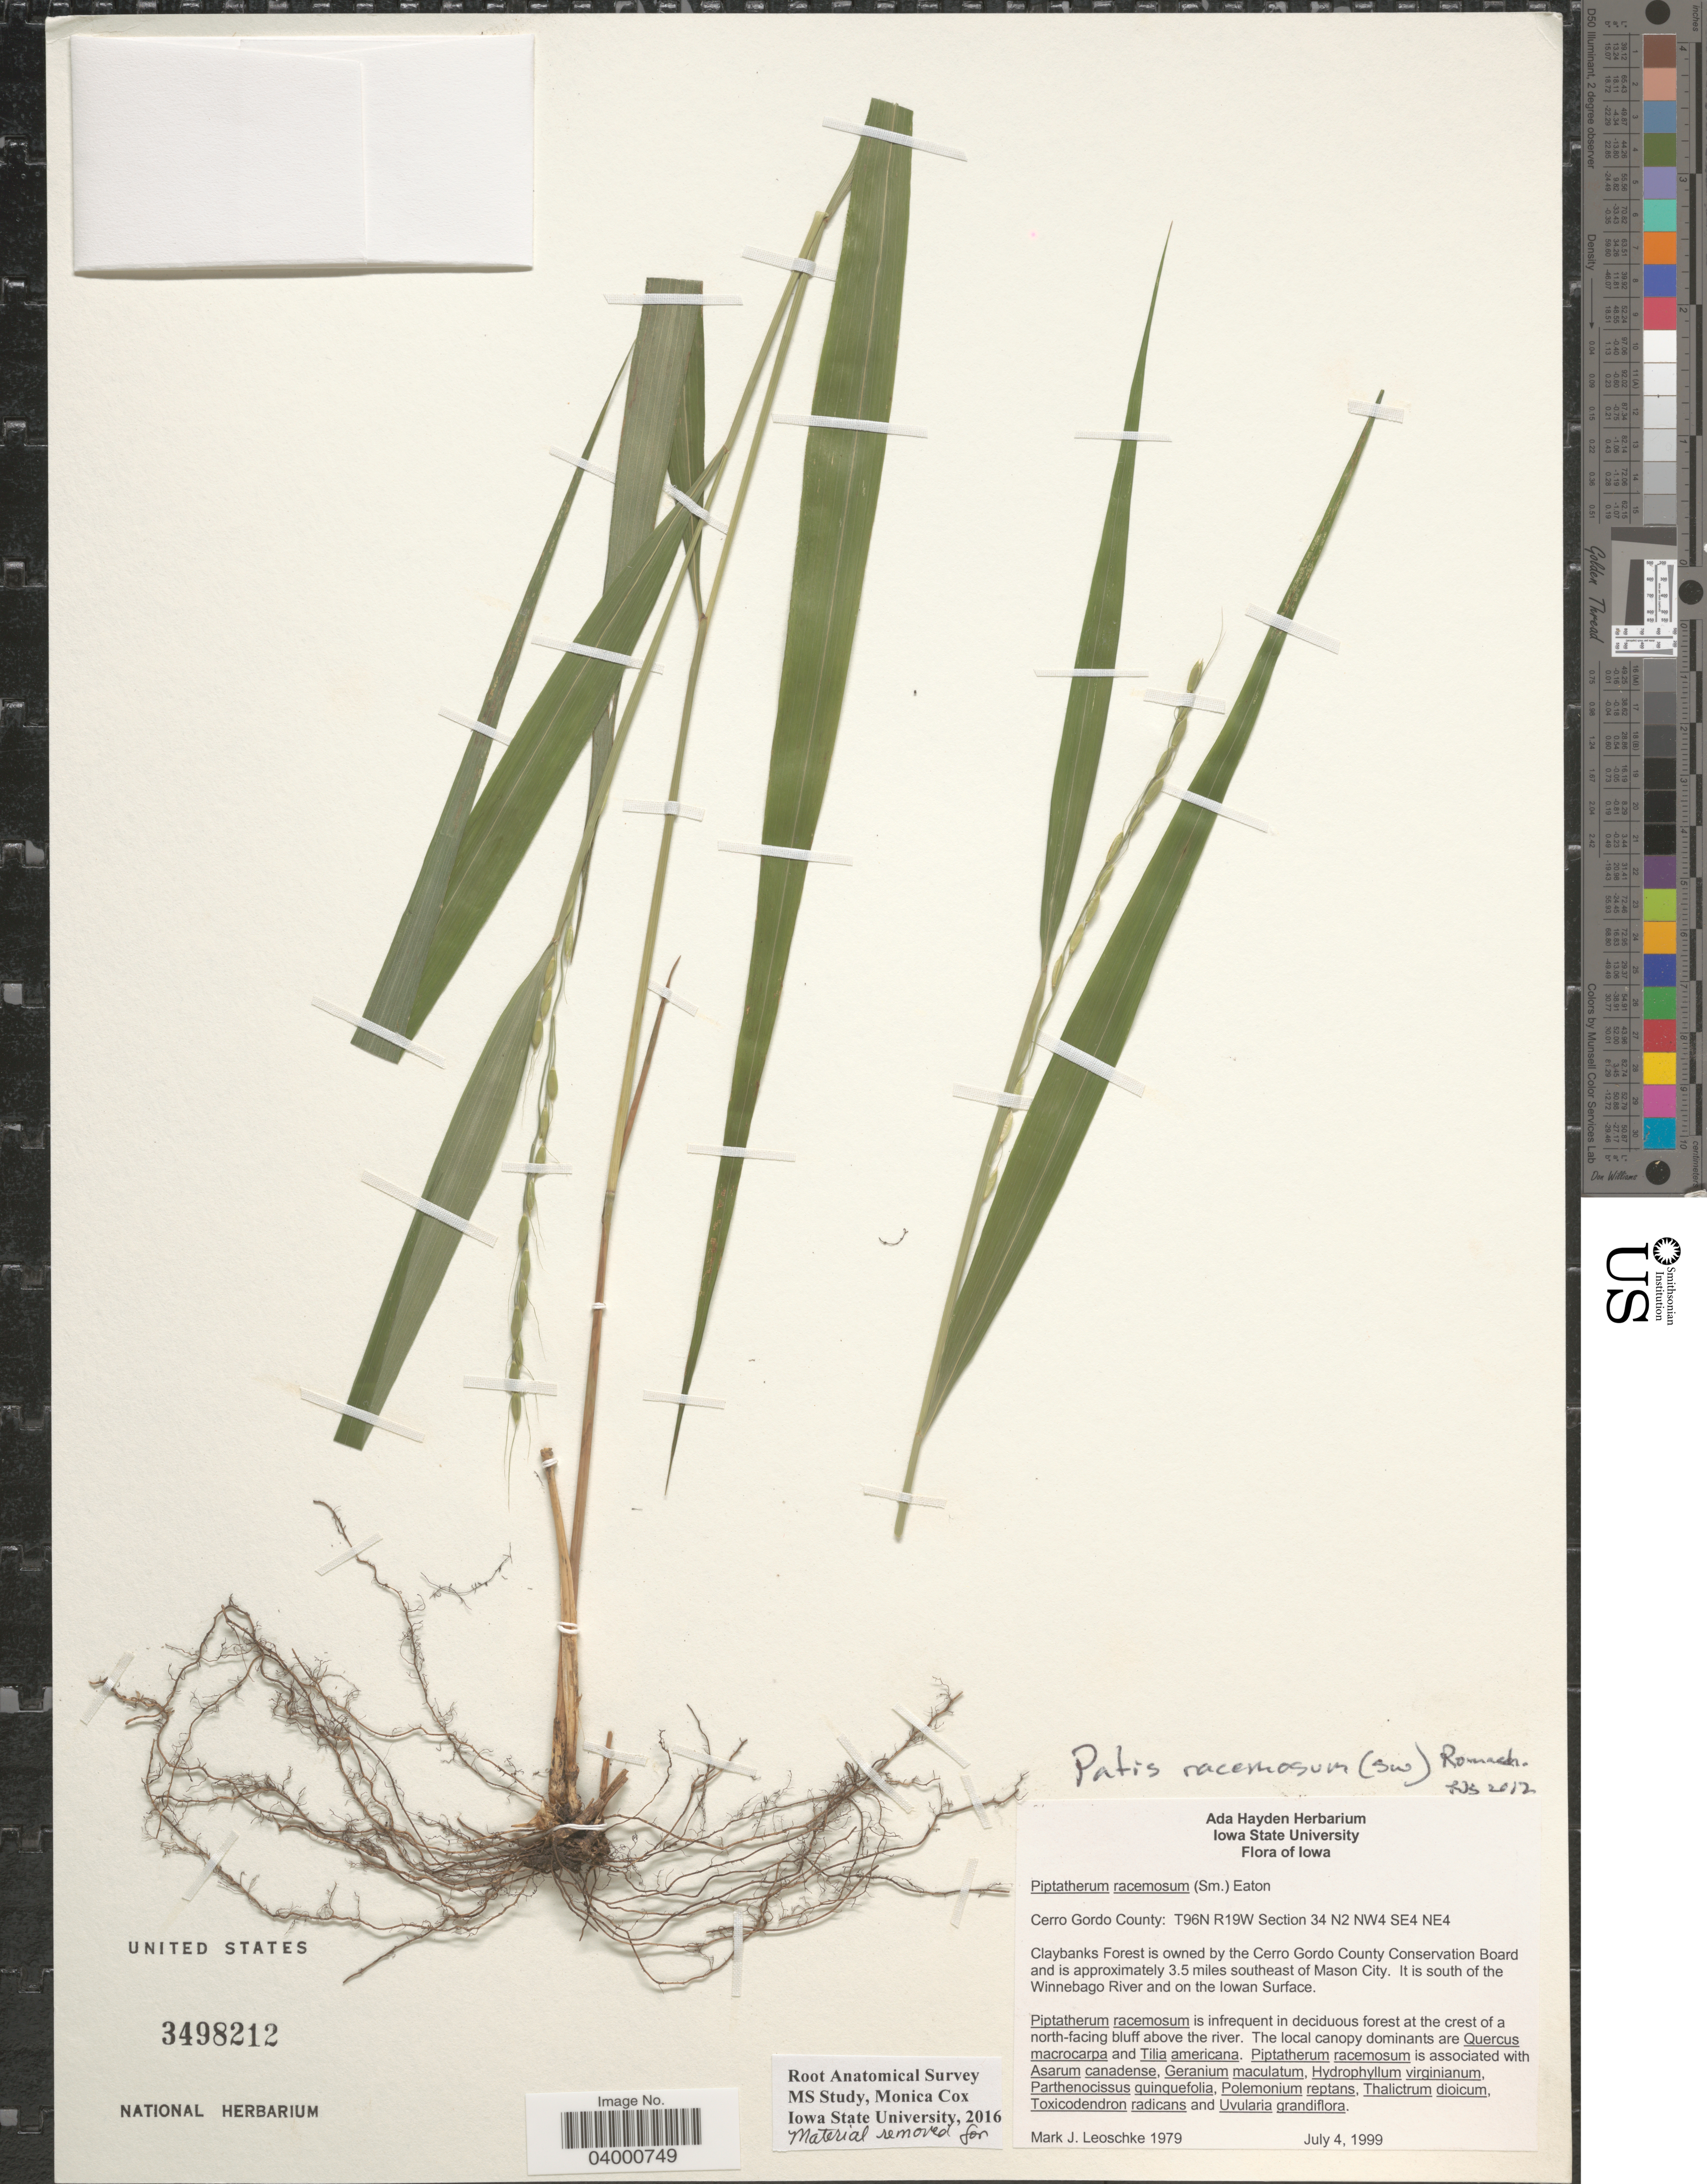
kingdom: Plantae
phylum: Tracheophyta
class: Liliopsida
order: Poales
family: Poaceae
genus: Patis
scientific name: Patis racemosa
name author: (Sm.) Romasch. et al.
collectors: M. J. Leoschke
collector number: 1979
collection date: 1999-07-04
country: United States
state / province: Iowa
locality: Cerro Gordo County: T96N R19W Section 34 N2 NW4 SE4 NE4. Claybanks Forest is owned by the Cerro Gordo County Conservation Board and is approximately 3.5 miles southeast of Mason City. It is south of the Winnebago River and on the Iowan Surface.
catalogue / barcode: US 3498212